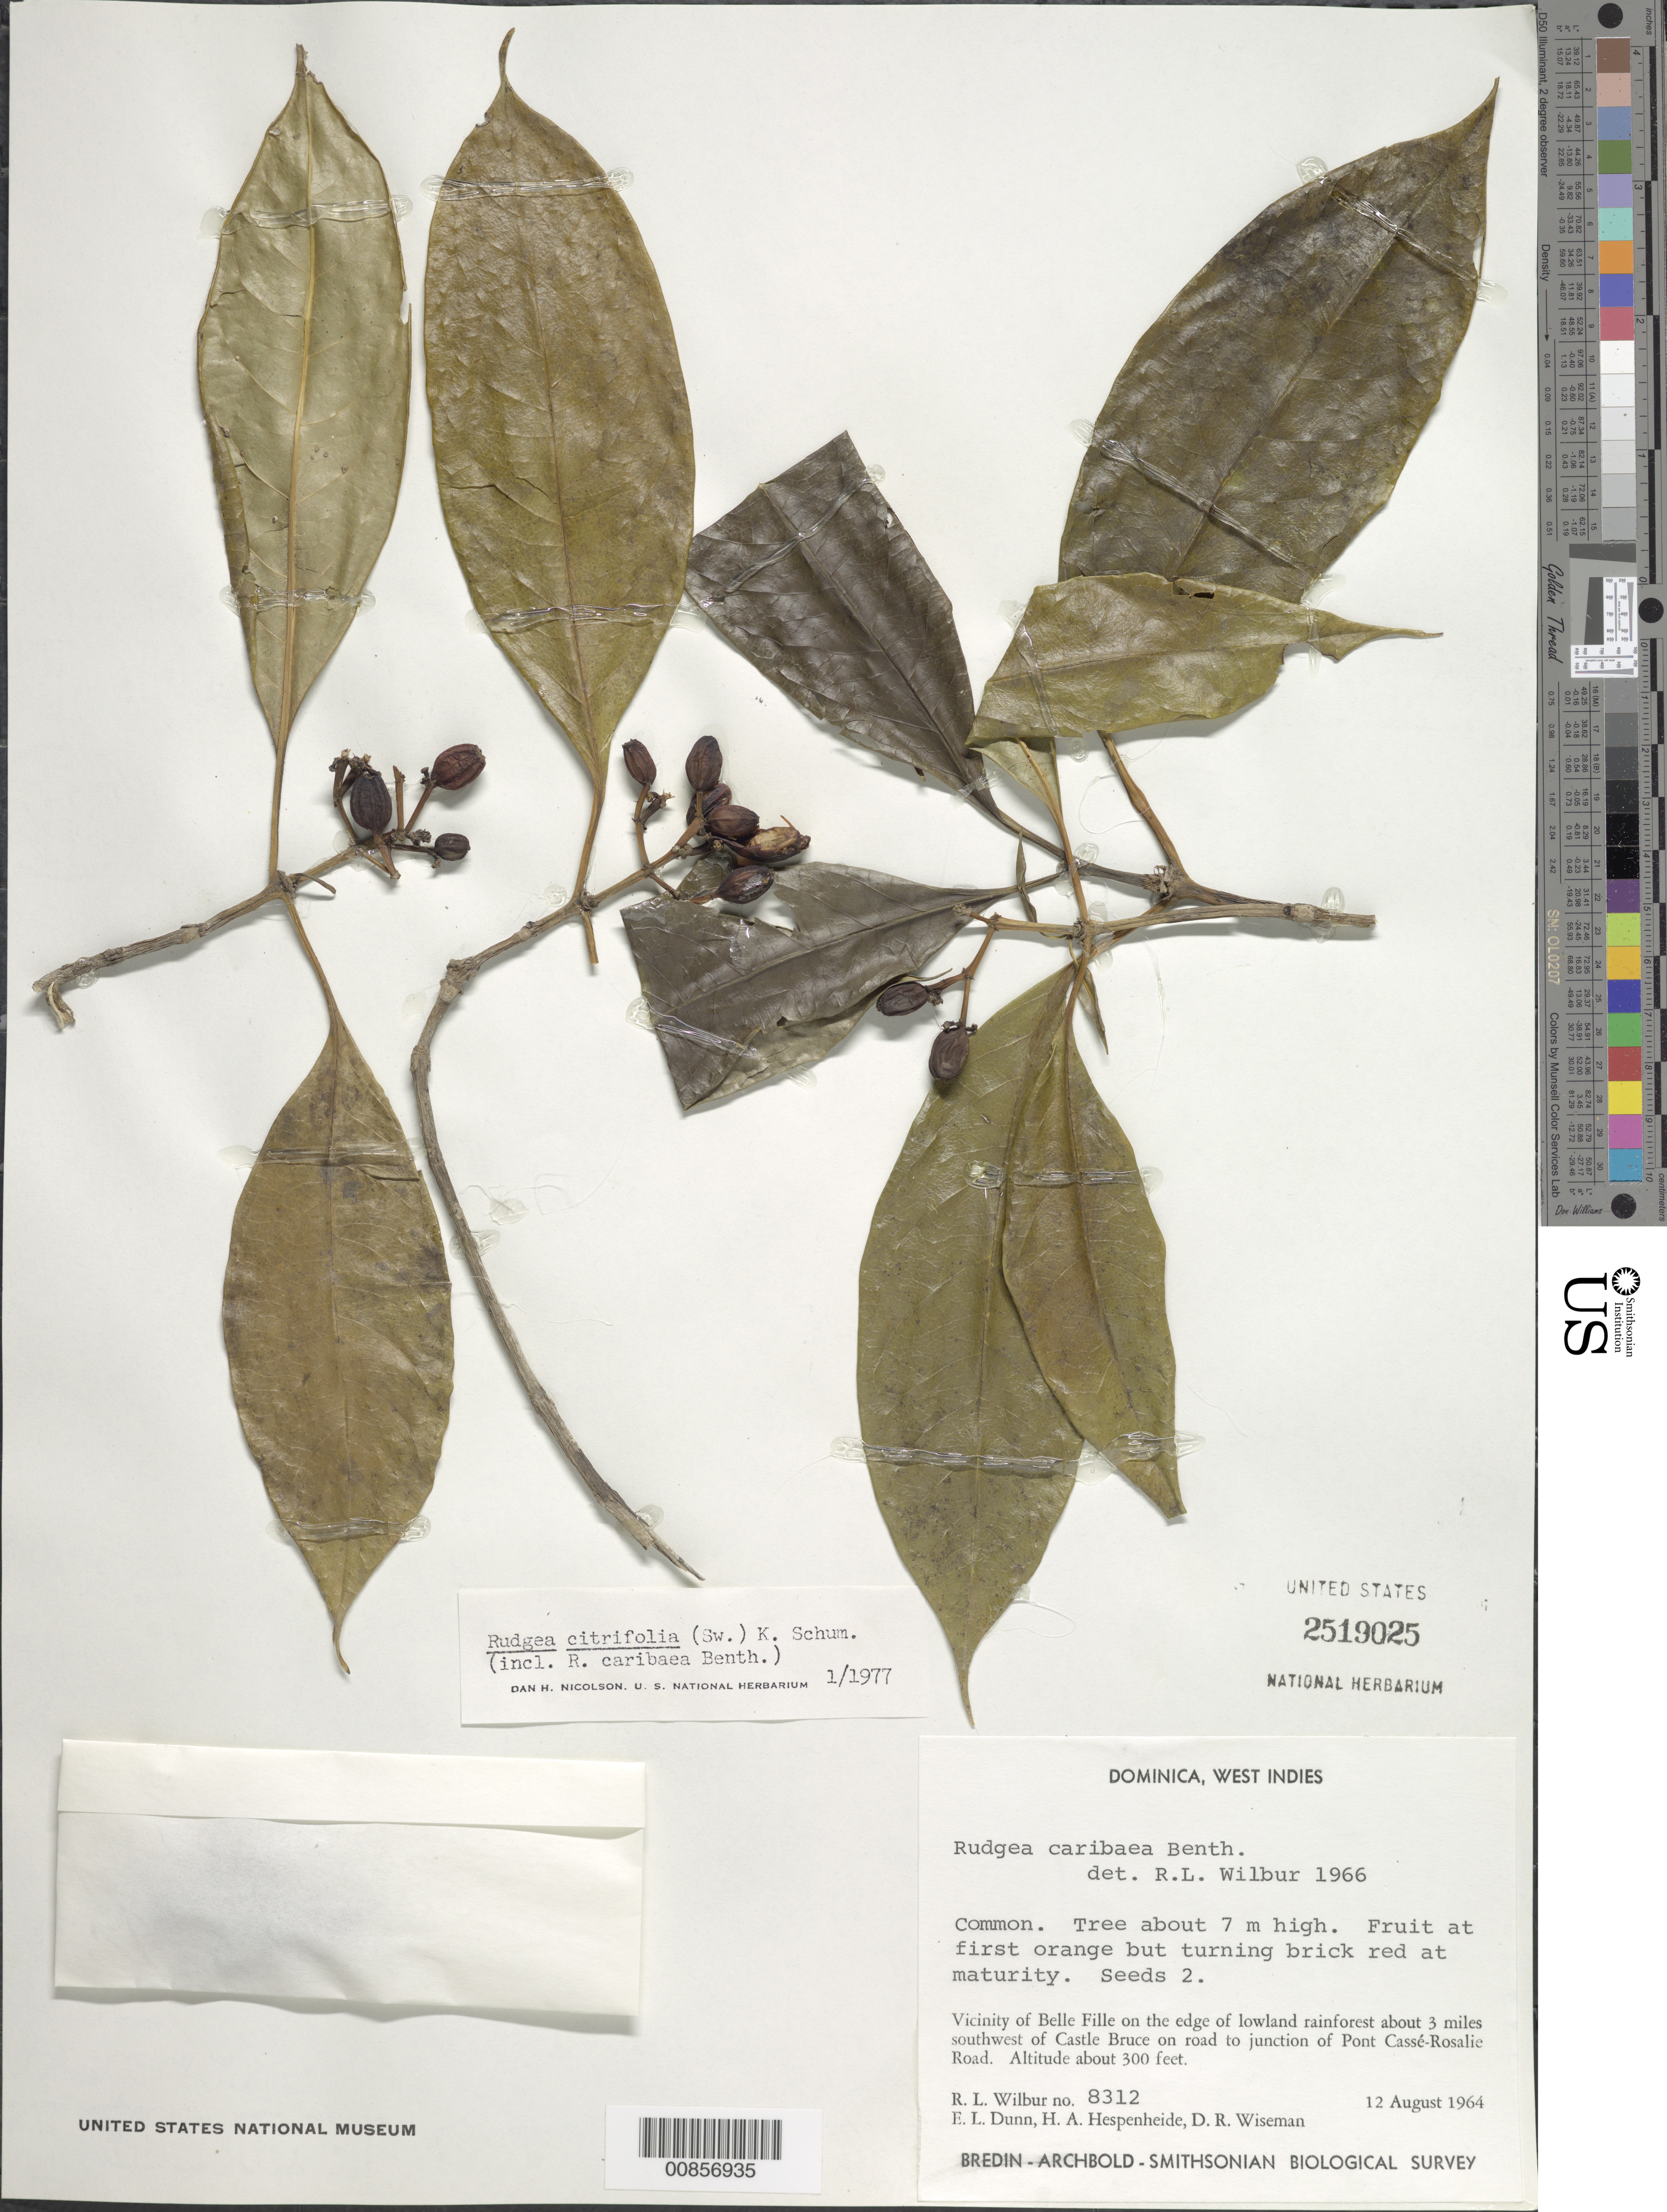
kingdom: Plantae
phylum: Tracheophyta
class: Magnoliopsida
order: Gentianales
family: Rubiaceae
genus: Rudgea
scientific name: Rudgea citrifolia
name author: (Sw.) K. Schum.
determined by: Nicolson, Dan H.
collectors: R. L. Wilbur, E. Dunn, H. A. Hespenheide & D. R. Wiseman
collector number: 8312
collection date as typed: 12 Aug 1964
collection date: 1964-08-12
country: Dominica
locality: Vicinity of Belle Fille, about 3 miles SW of Castle Bruce, on road to junction of Pont Cassé - Rosalie Road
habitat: On edge of lowland rainforest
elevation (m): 91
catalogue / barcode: US 2519025